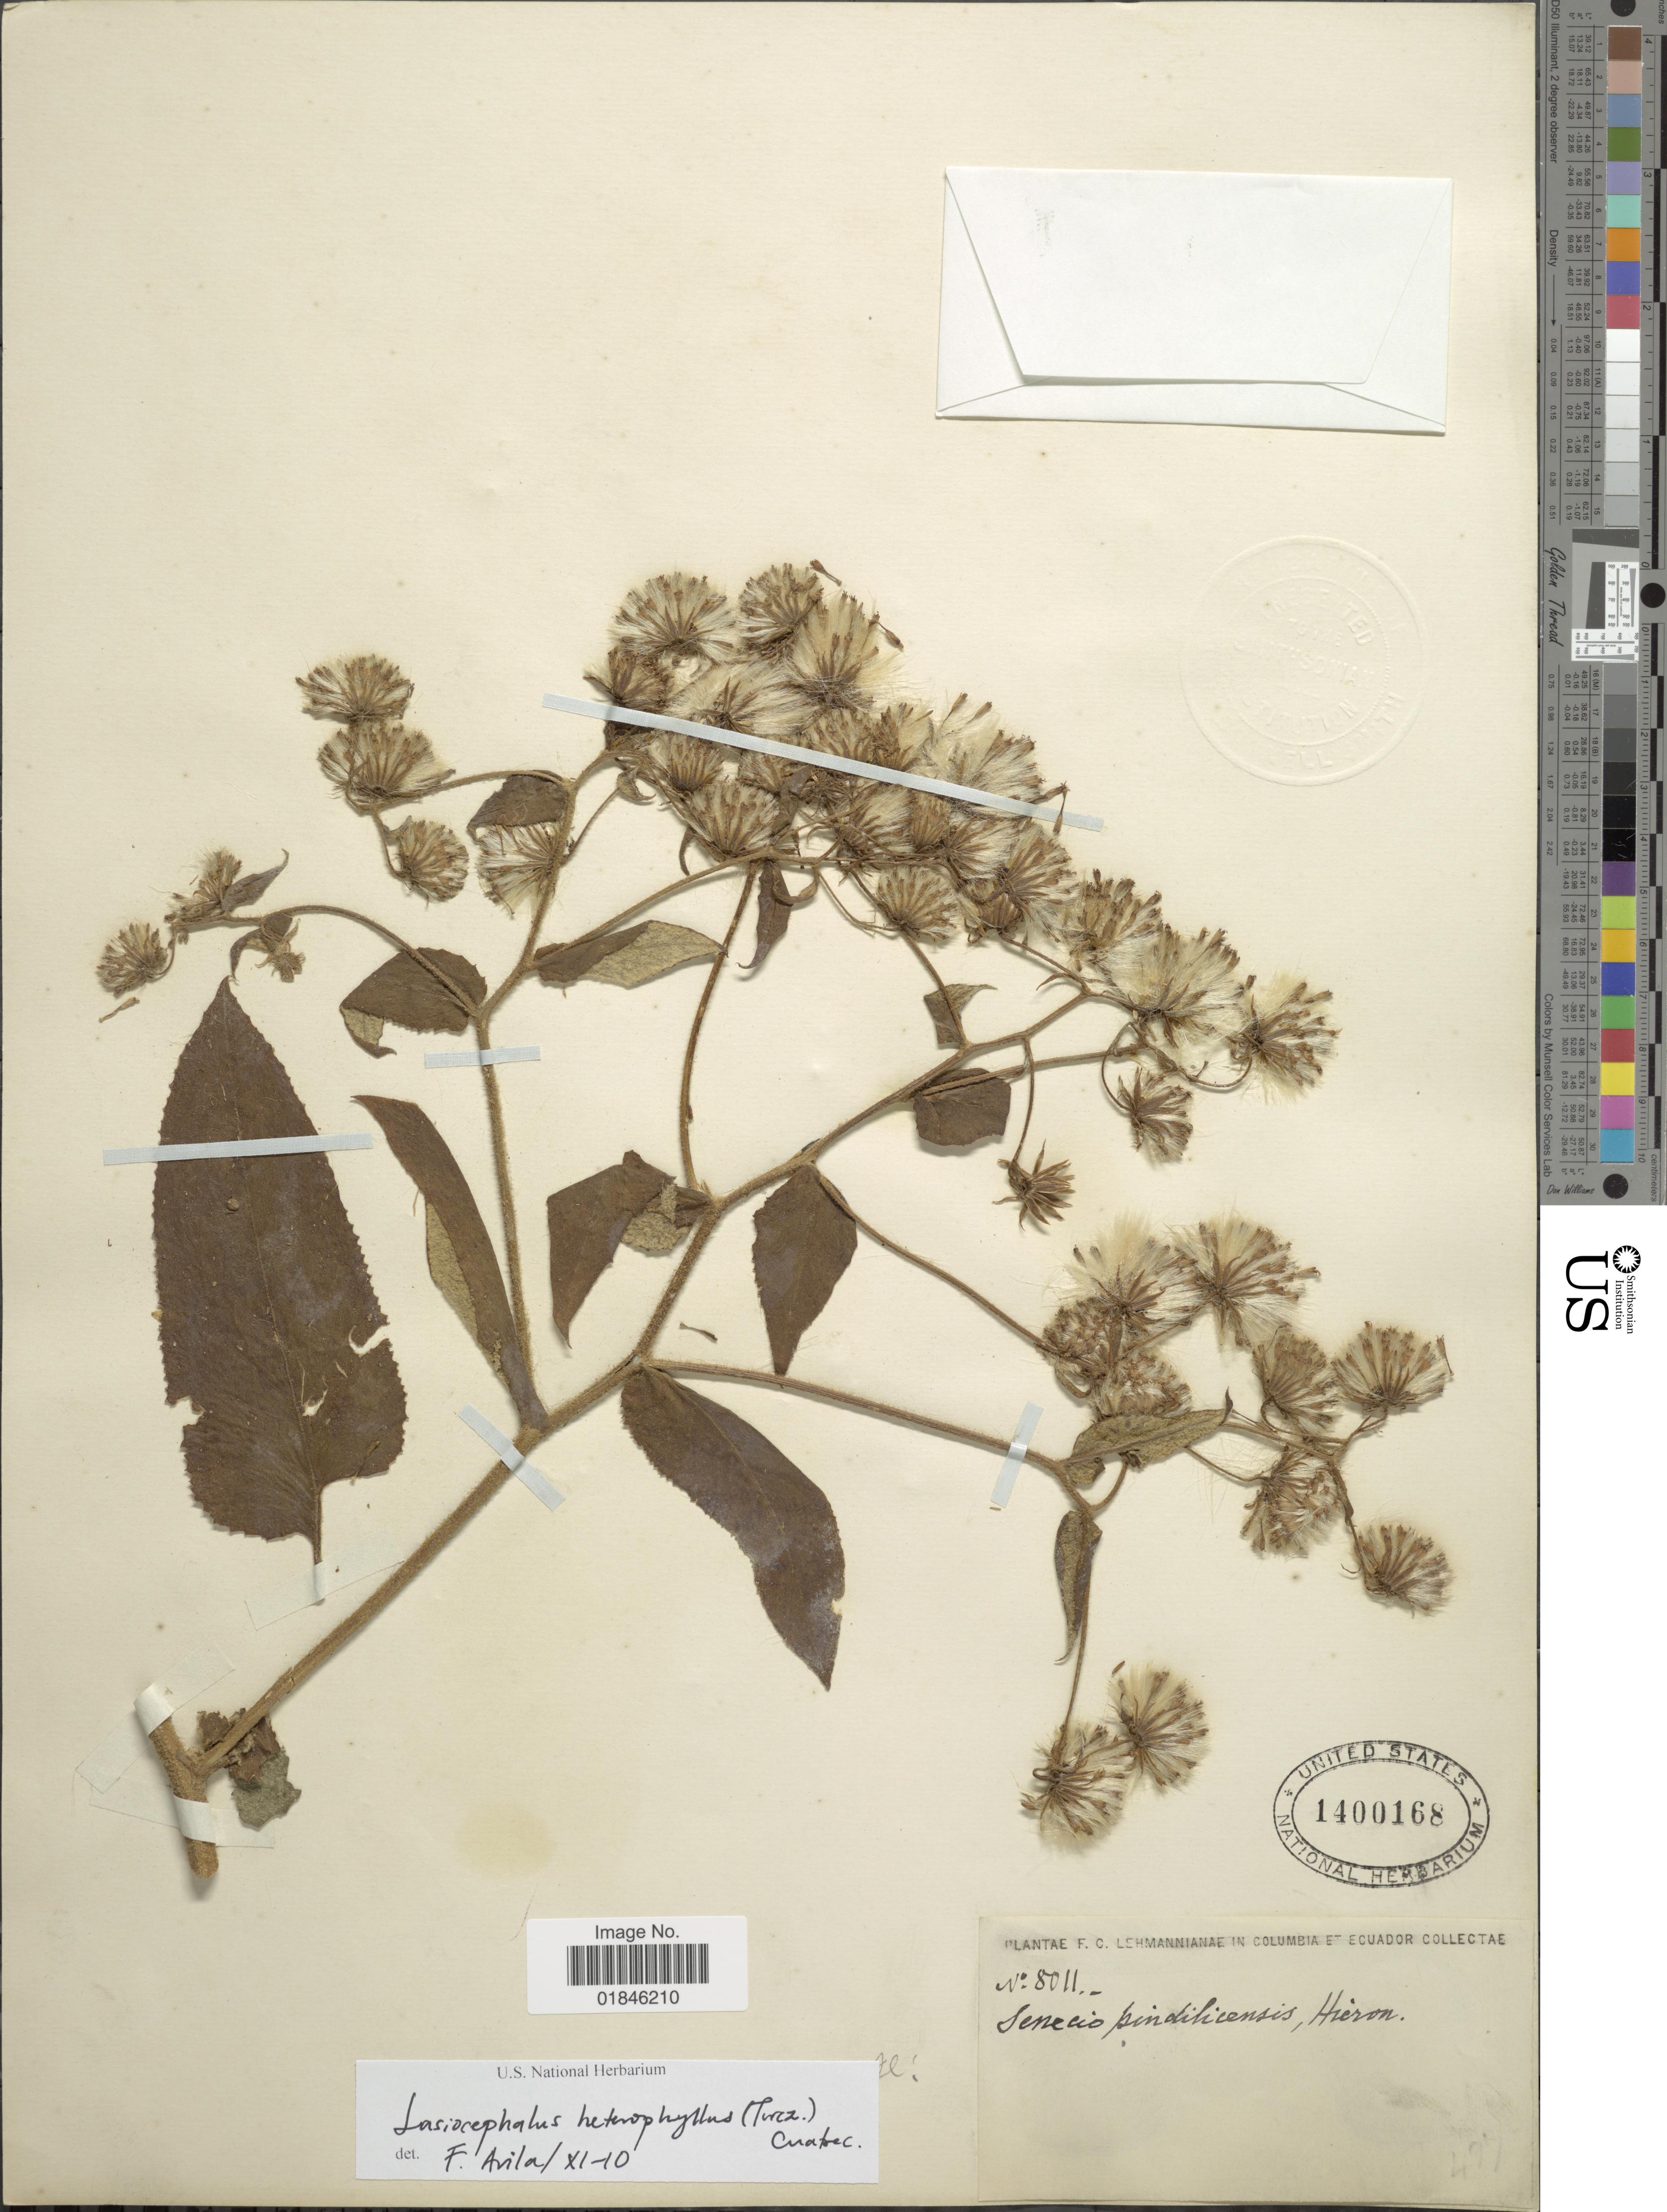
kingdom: Plantae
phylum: Tracheophyta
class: Magnoliopsida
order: Asterales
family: Asteraceae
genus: Senecio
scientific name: Senecio betonicifolius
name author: DC.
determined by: Salomon, Luciana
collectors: F. C. Lehmann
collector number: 8011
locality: Colombia et Ecuador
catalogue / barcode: US 1400168